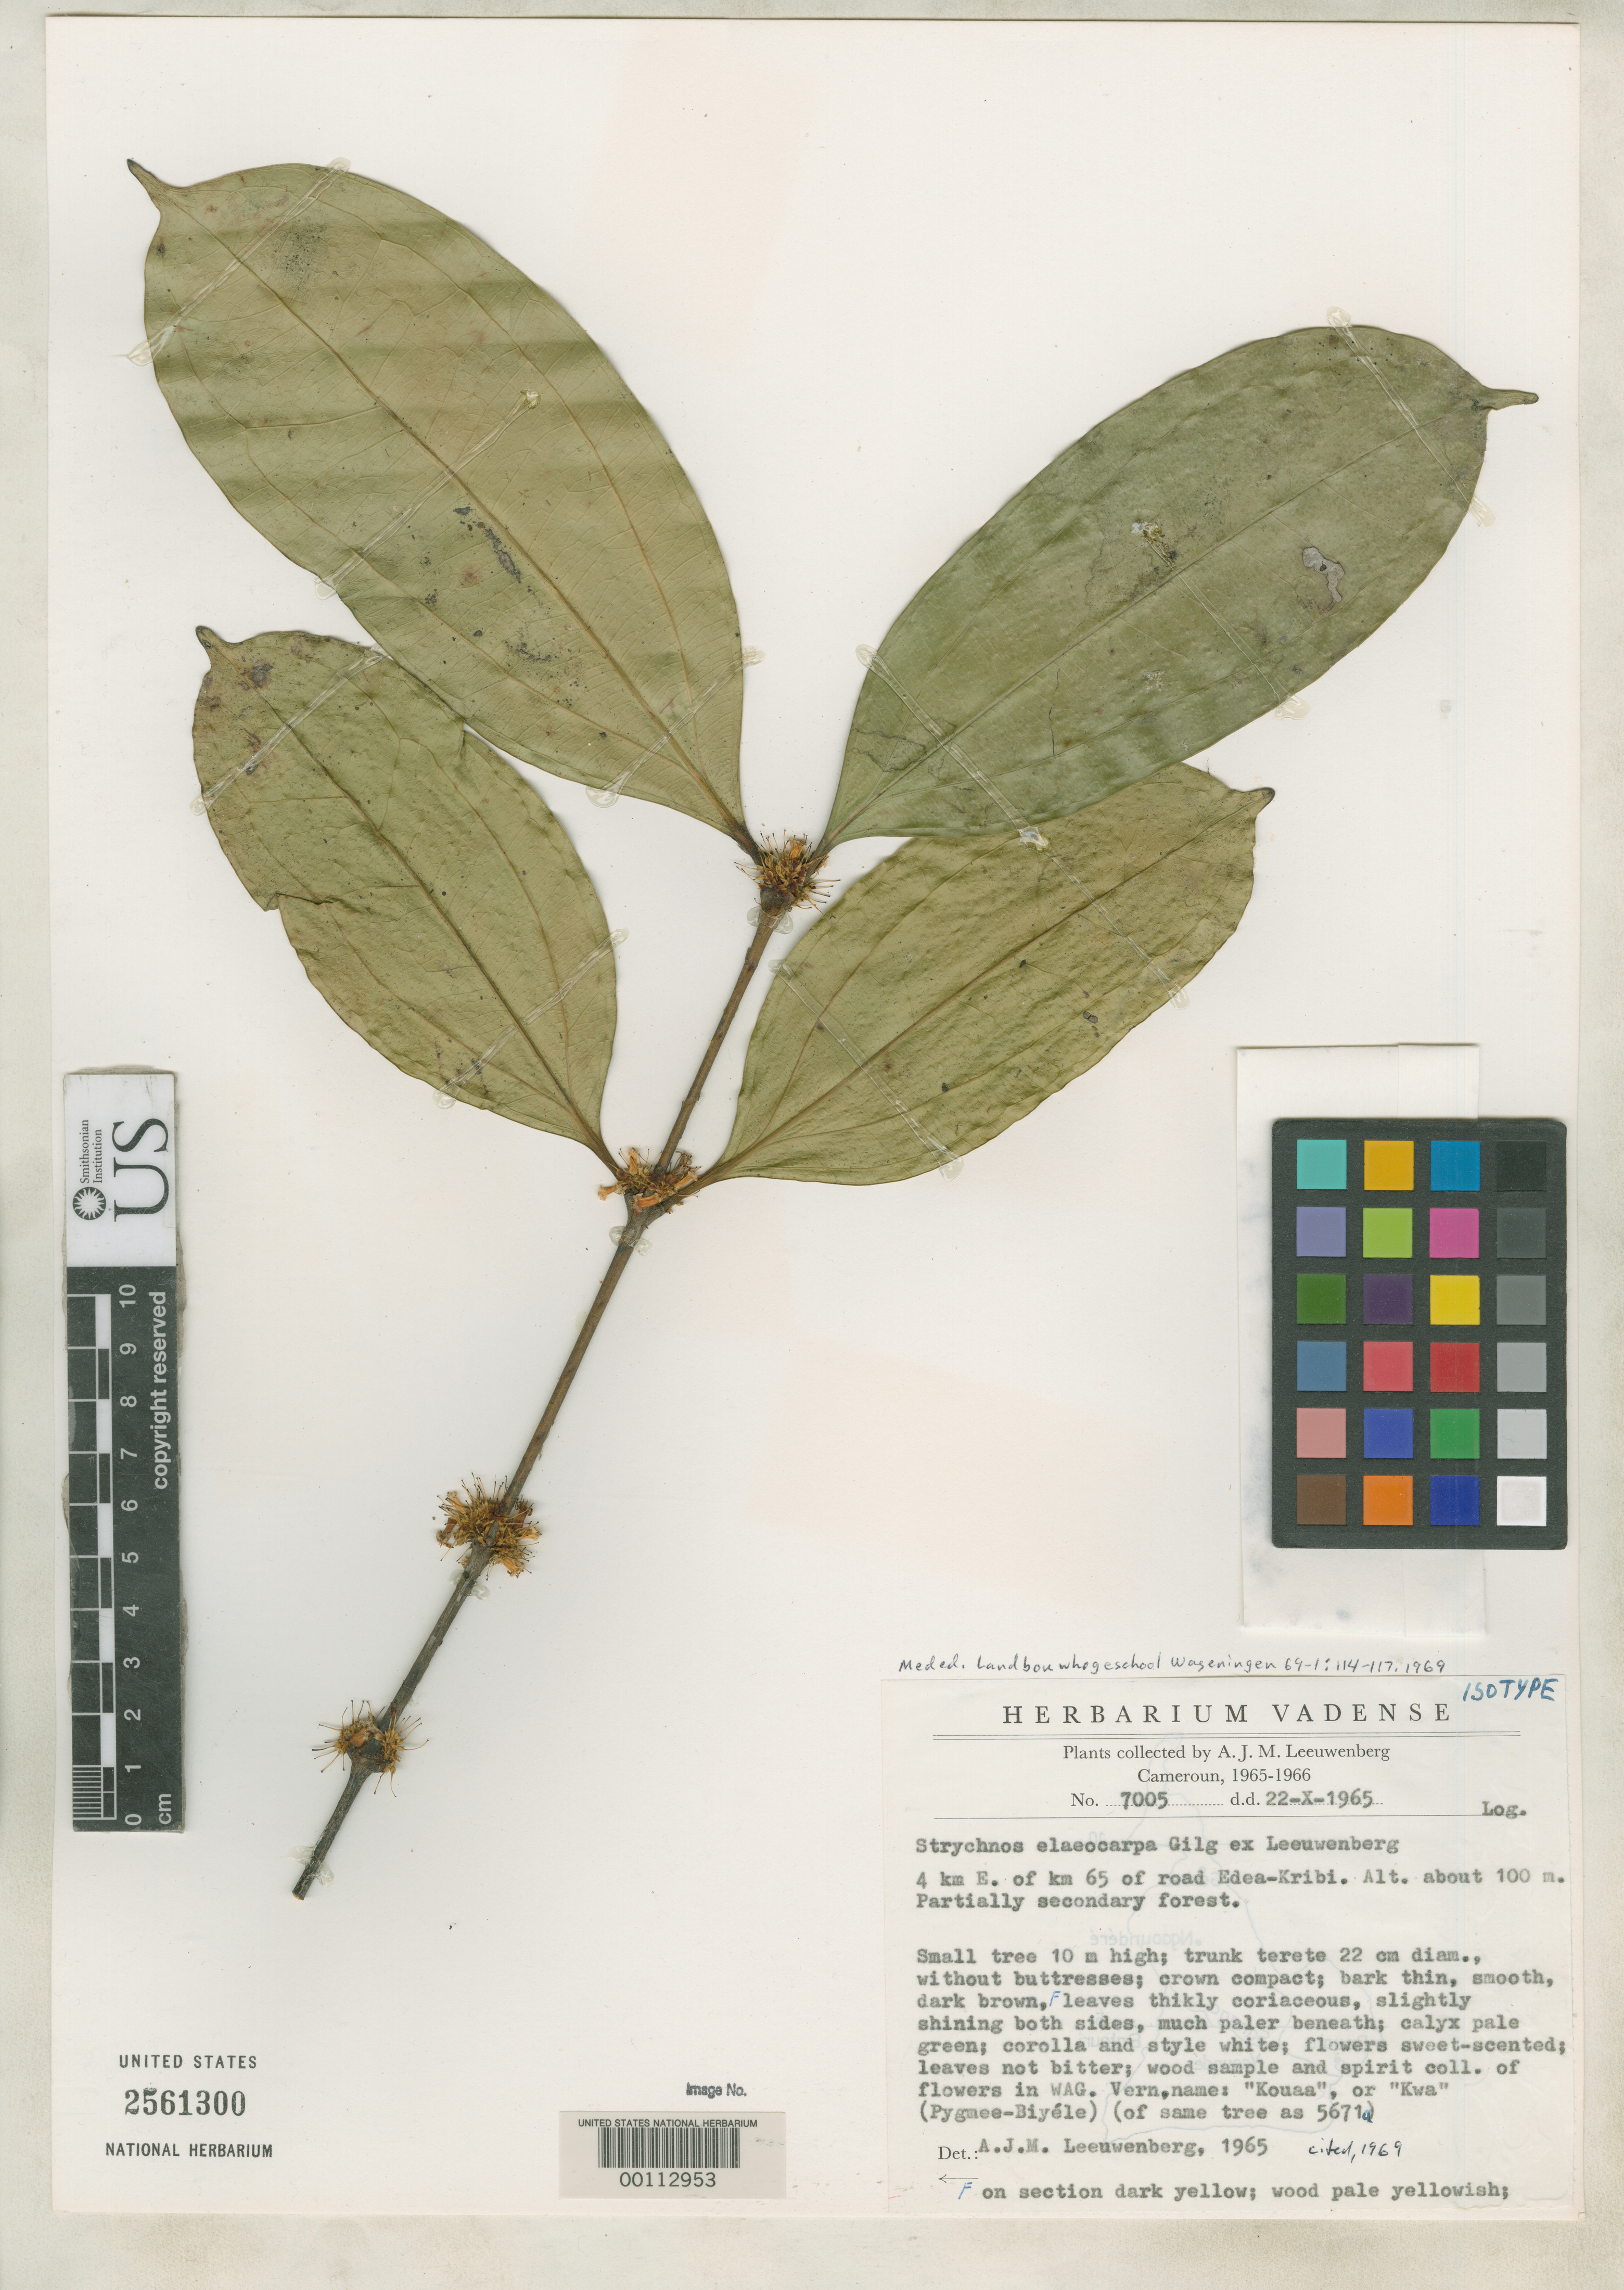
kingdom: Plantae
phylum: Tracheophyta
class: Magnoliopsida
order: Gentianales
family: Loganiaceae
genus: Strychnos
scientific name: Strychnos elaeocarpa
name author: Gilg ex Leeuwenb.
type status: Isotype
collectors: A. J. M. Leeuwenberg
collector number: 7005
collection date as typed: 22 Oct 1965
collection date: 1965-10-22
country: Cameroon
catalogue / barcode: US 2561300